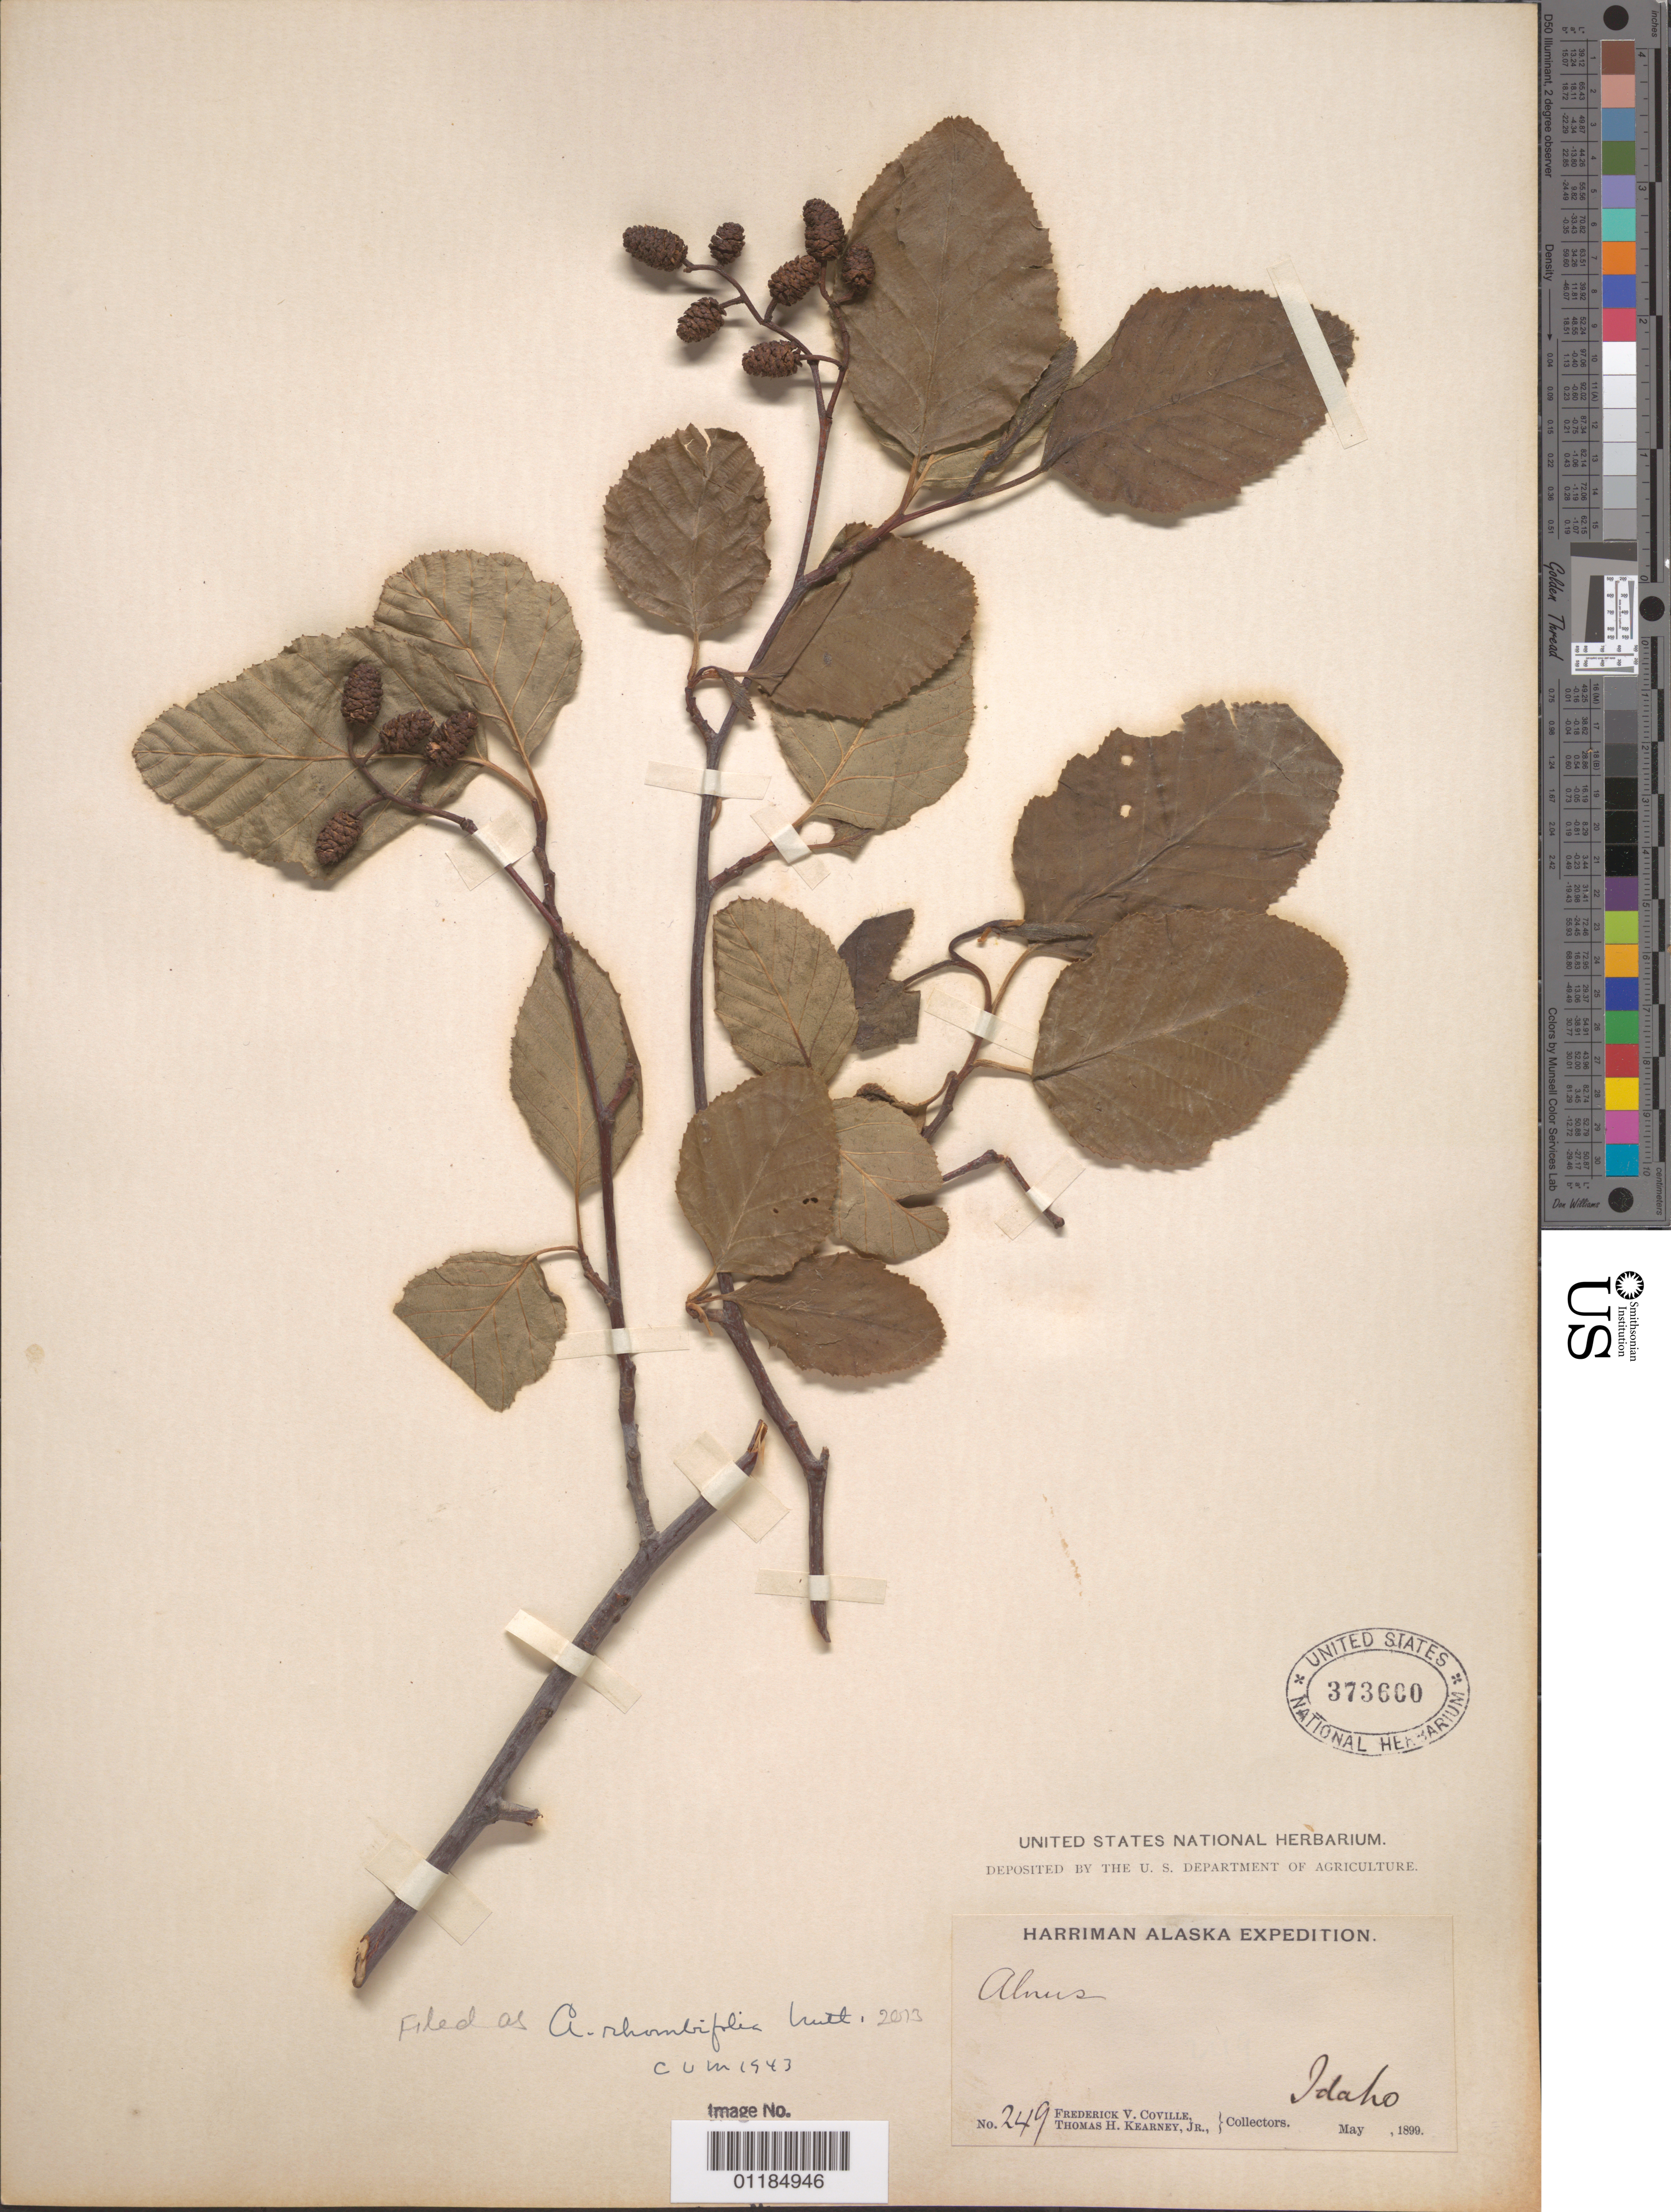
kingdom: Plantae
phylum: Tracheophyta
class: Magnoliopsida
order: Fagales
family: Betulaceae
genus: Alnus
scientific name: Alnus rhombifolia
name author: Nutt.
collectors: F. V. Coville & T. H. Kearney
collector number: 249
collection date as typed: May 1899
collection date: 1899-05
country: United States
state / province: Idaho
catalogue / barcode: US 373600